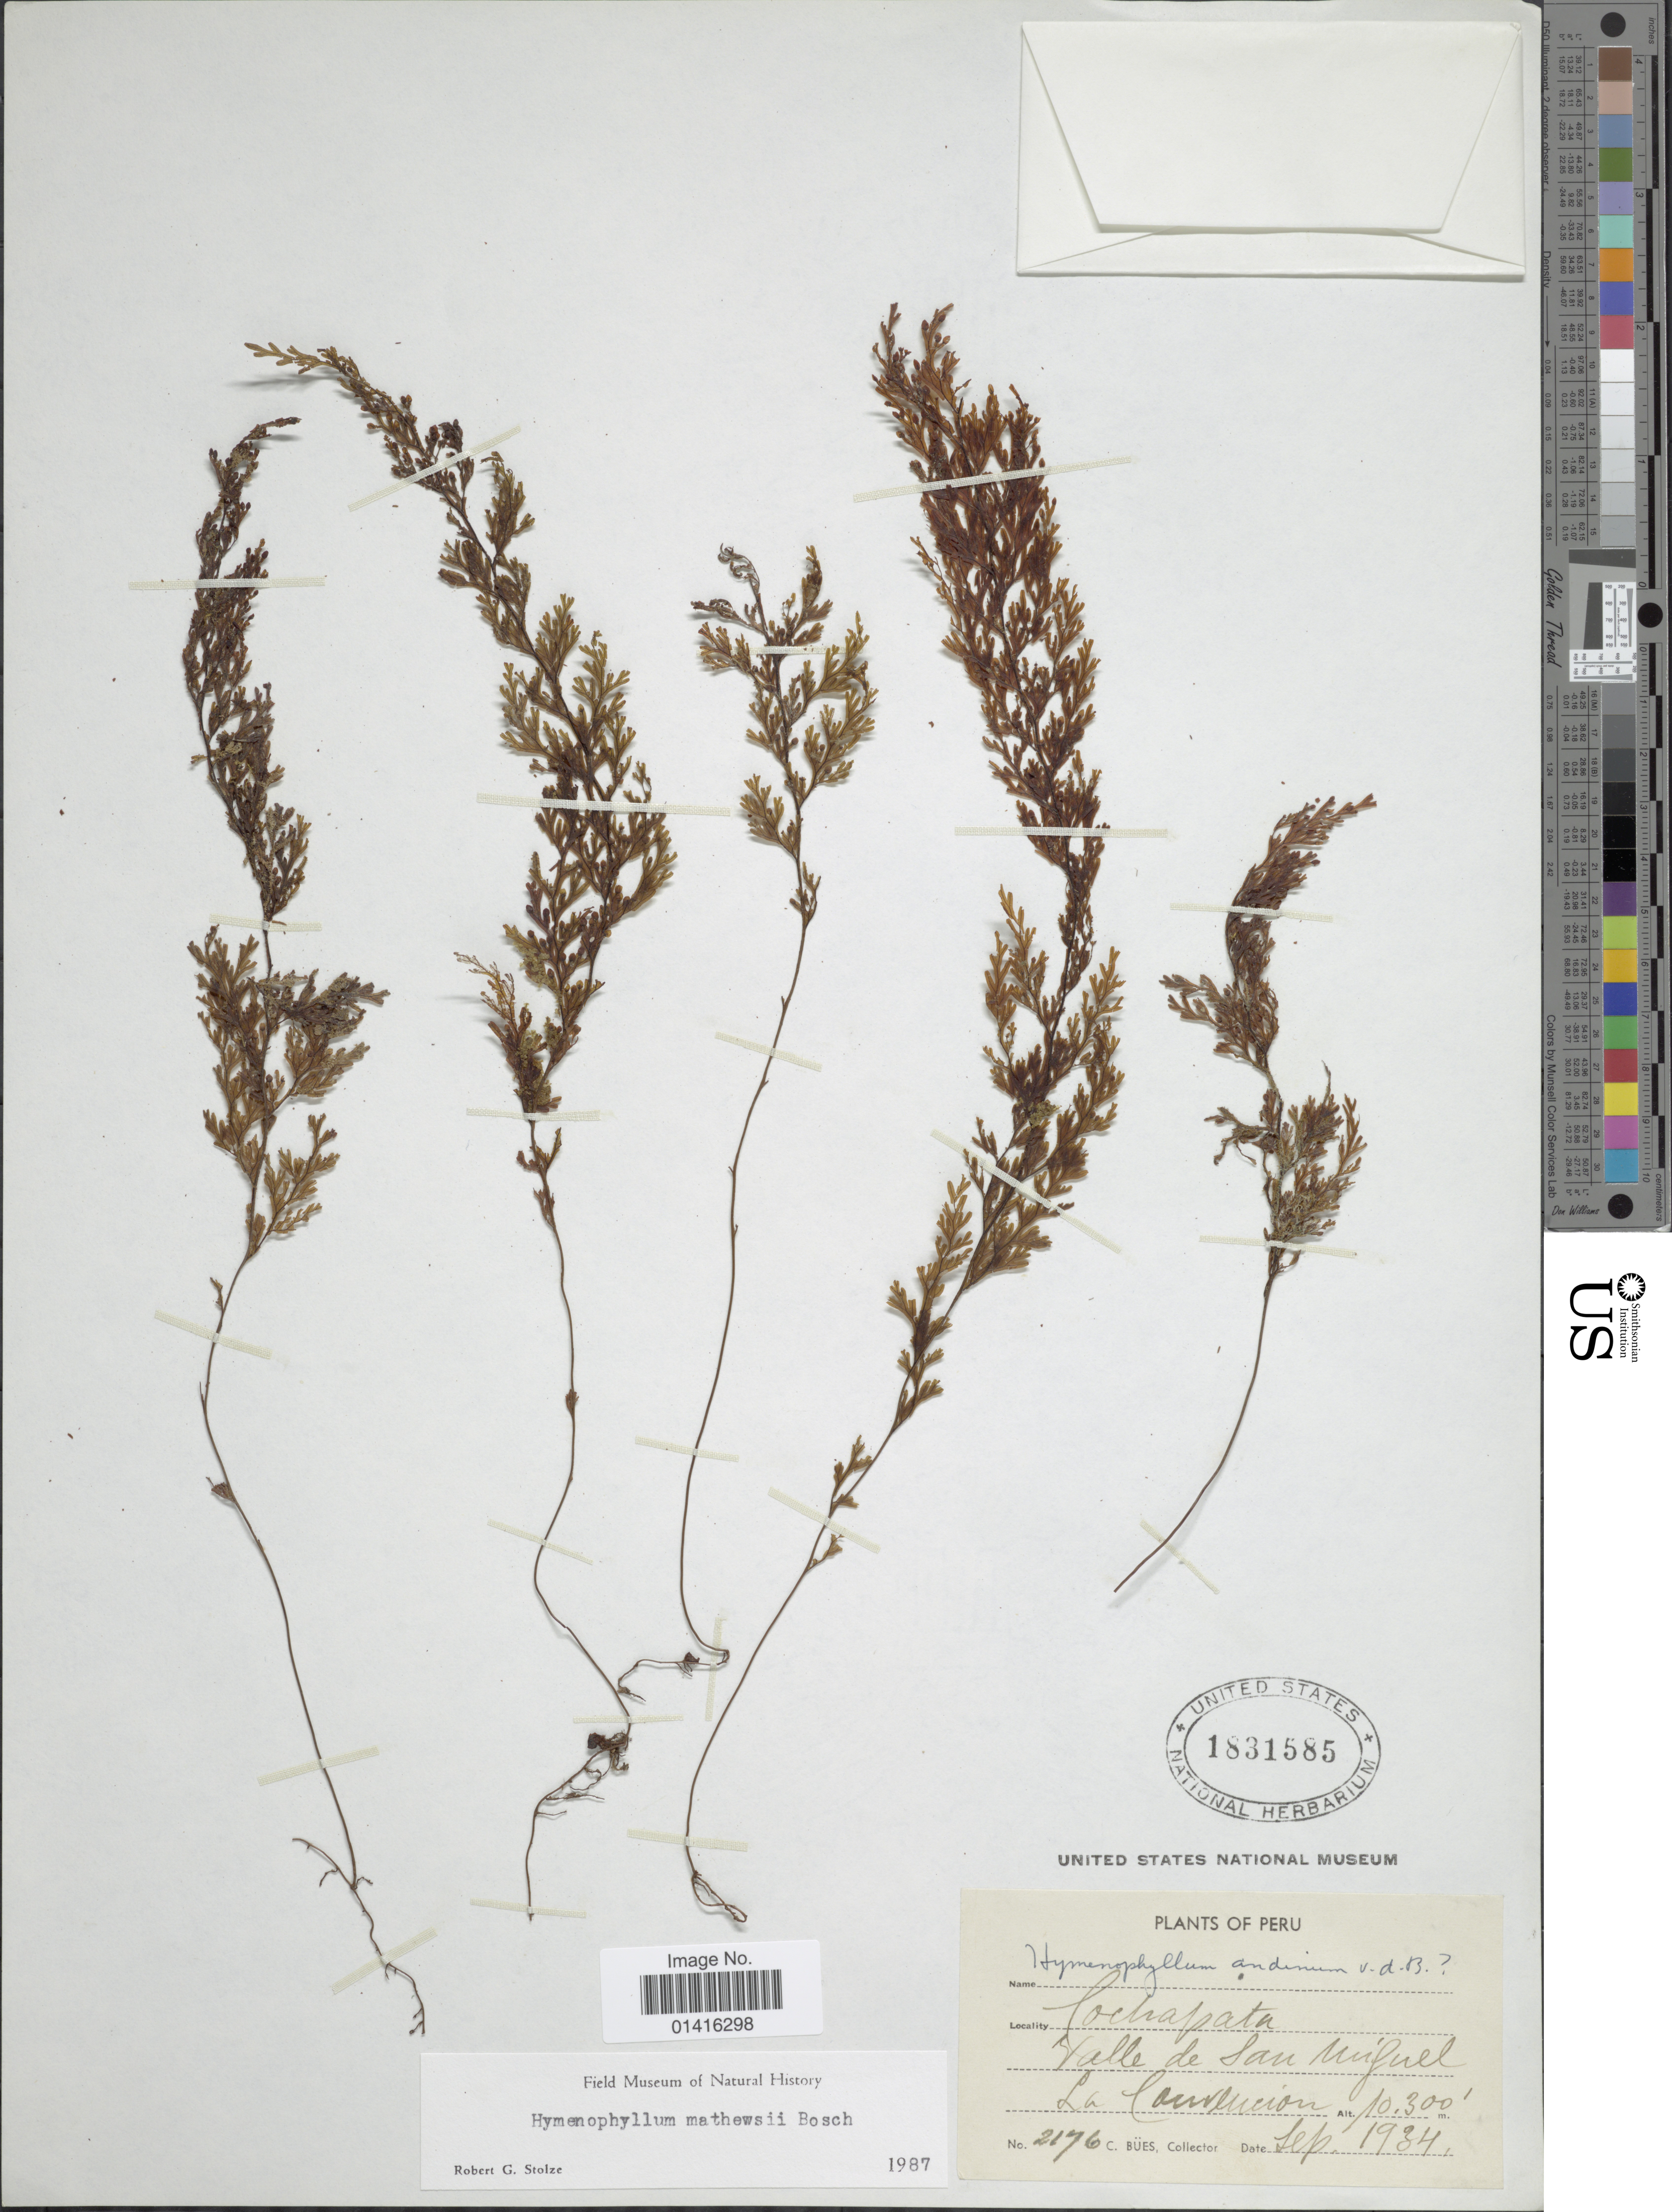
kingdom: Plantae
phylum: Tracheophyta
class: Polypodiopsida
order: Hymenophyllales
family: Hymenophyllaceae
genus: Hymenophyllum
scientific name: Hymenophyllum matthewsii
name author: Bosch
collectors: C. Bues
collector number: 2176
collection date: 1934-09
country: Peru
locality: Cochapata, Valle de San Miguel, La Convención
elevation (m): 10300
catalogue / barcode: US 1831585